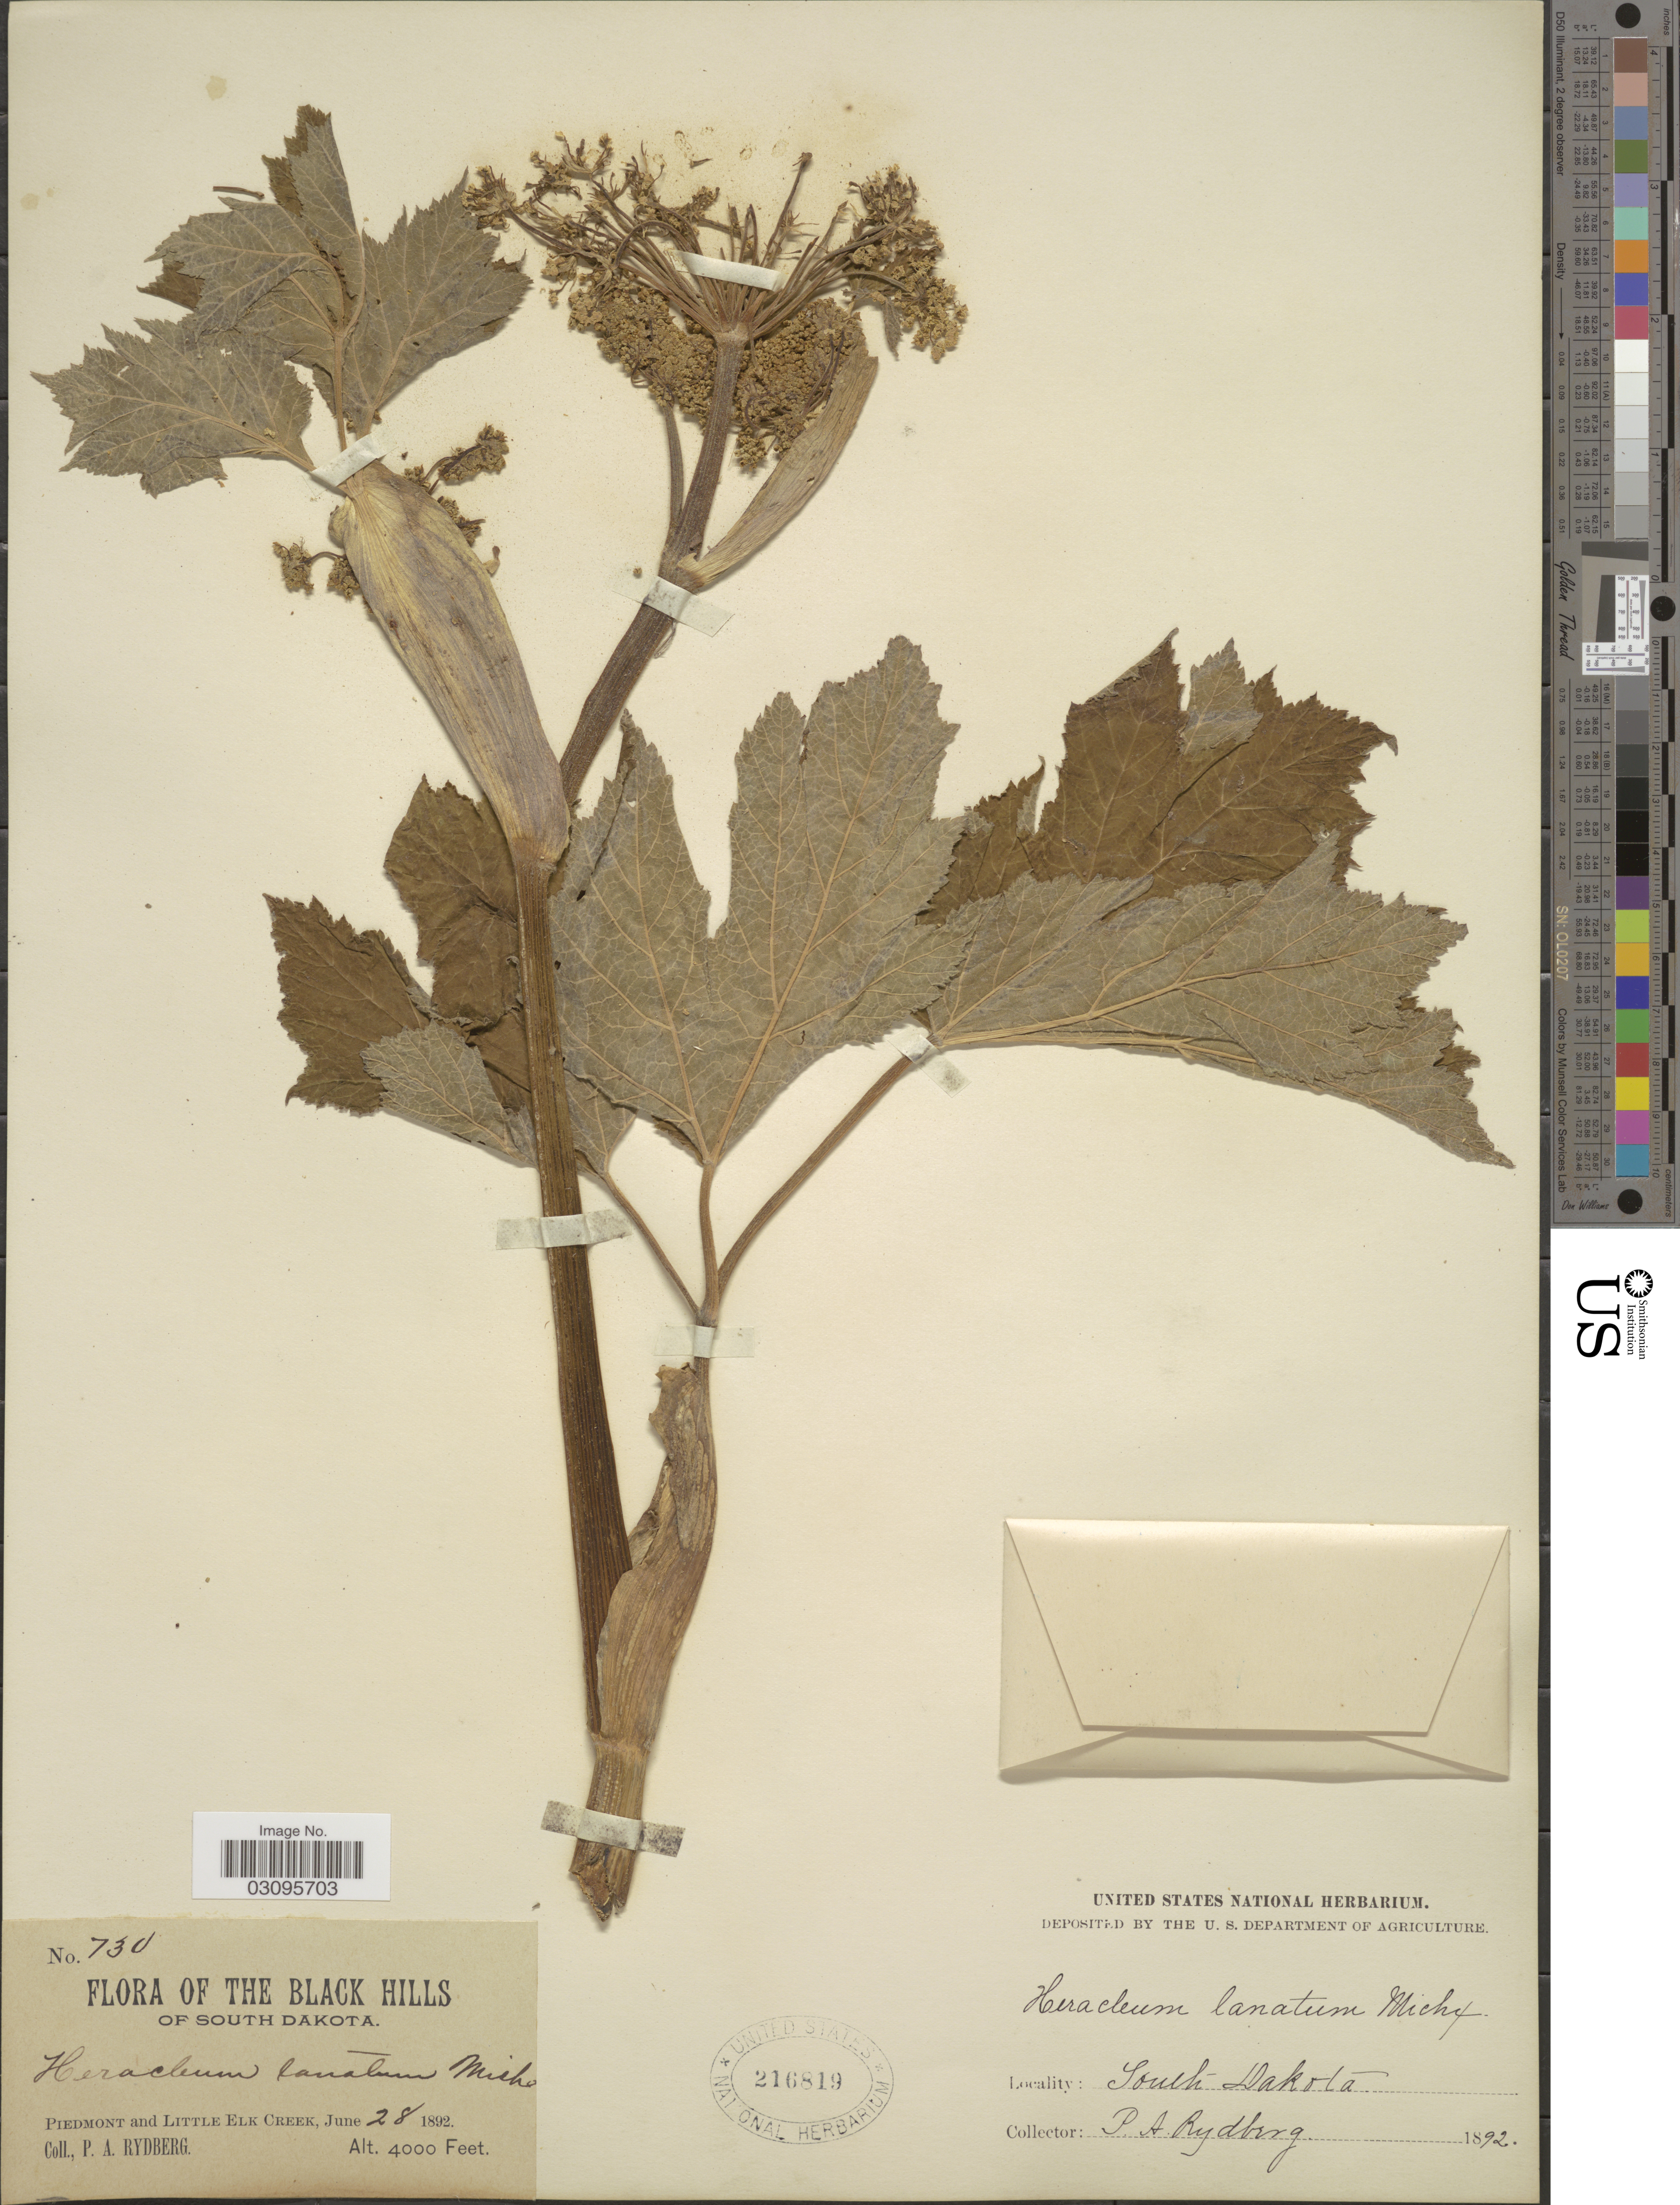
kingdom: Plantae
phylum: Tracheophyta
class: Magnoliopsida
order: Apiales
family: Apiaceae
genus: Heracleum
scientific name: Heracleum lanatum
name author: Michx.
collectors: P. A. Rydberg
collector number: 730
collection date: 1892-06-28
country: United States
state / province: South Dakota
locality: The Black Hills. Piedmont and Little Elk Creek.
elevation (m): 1219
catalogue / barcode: US 216819